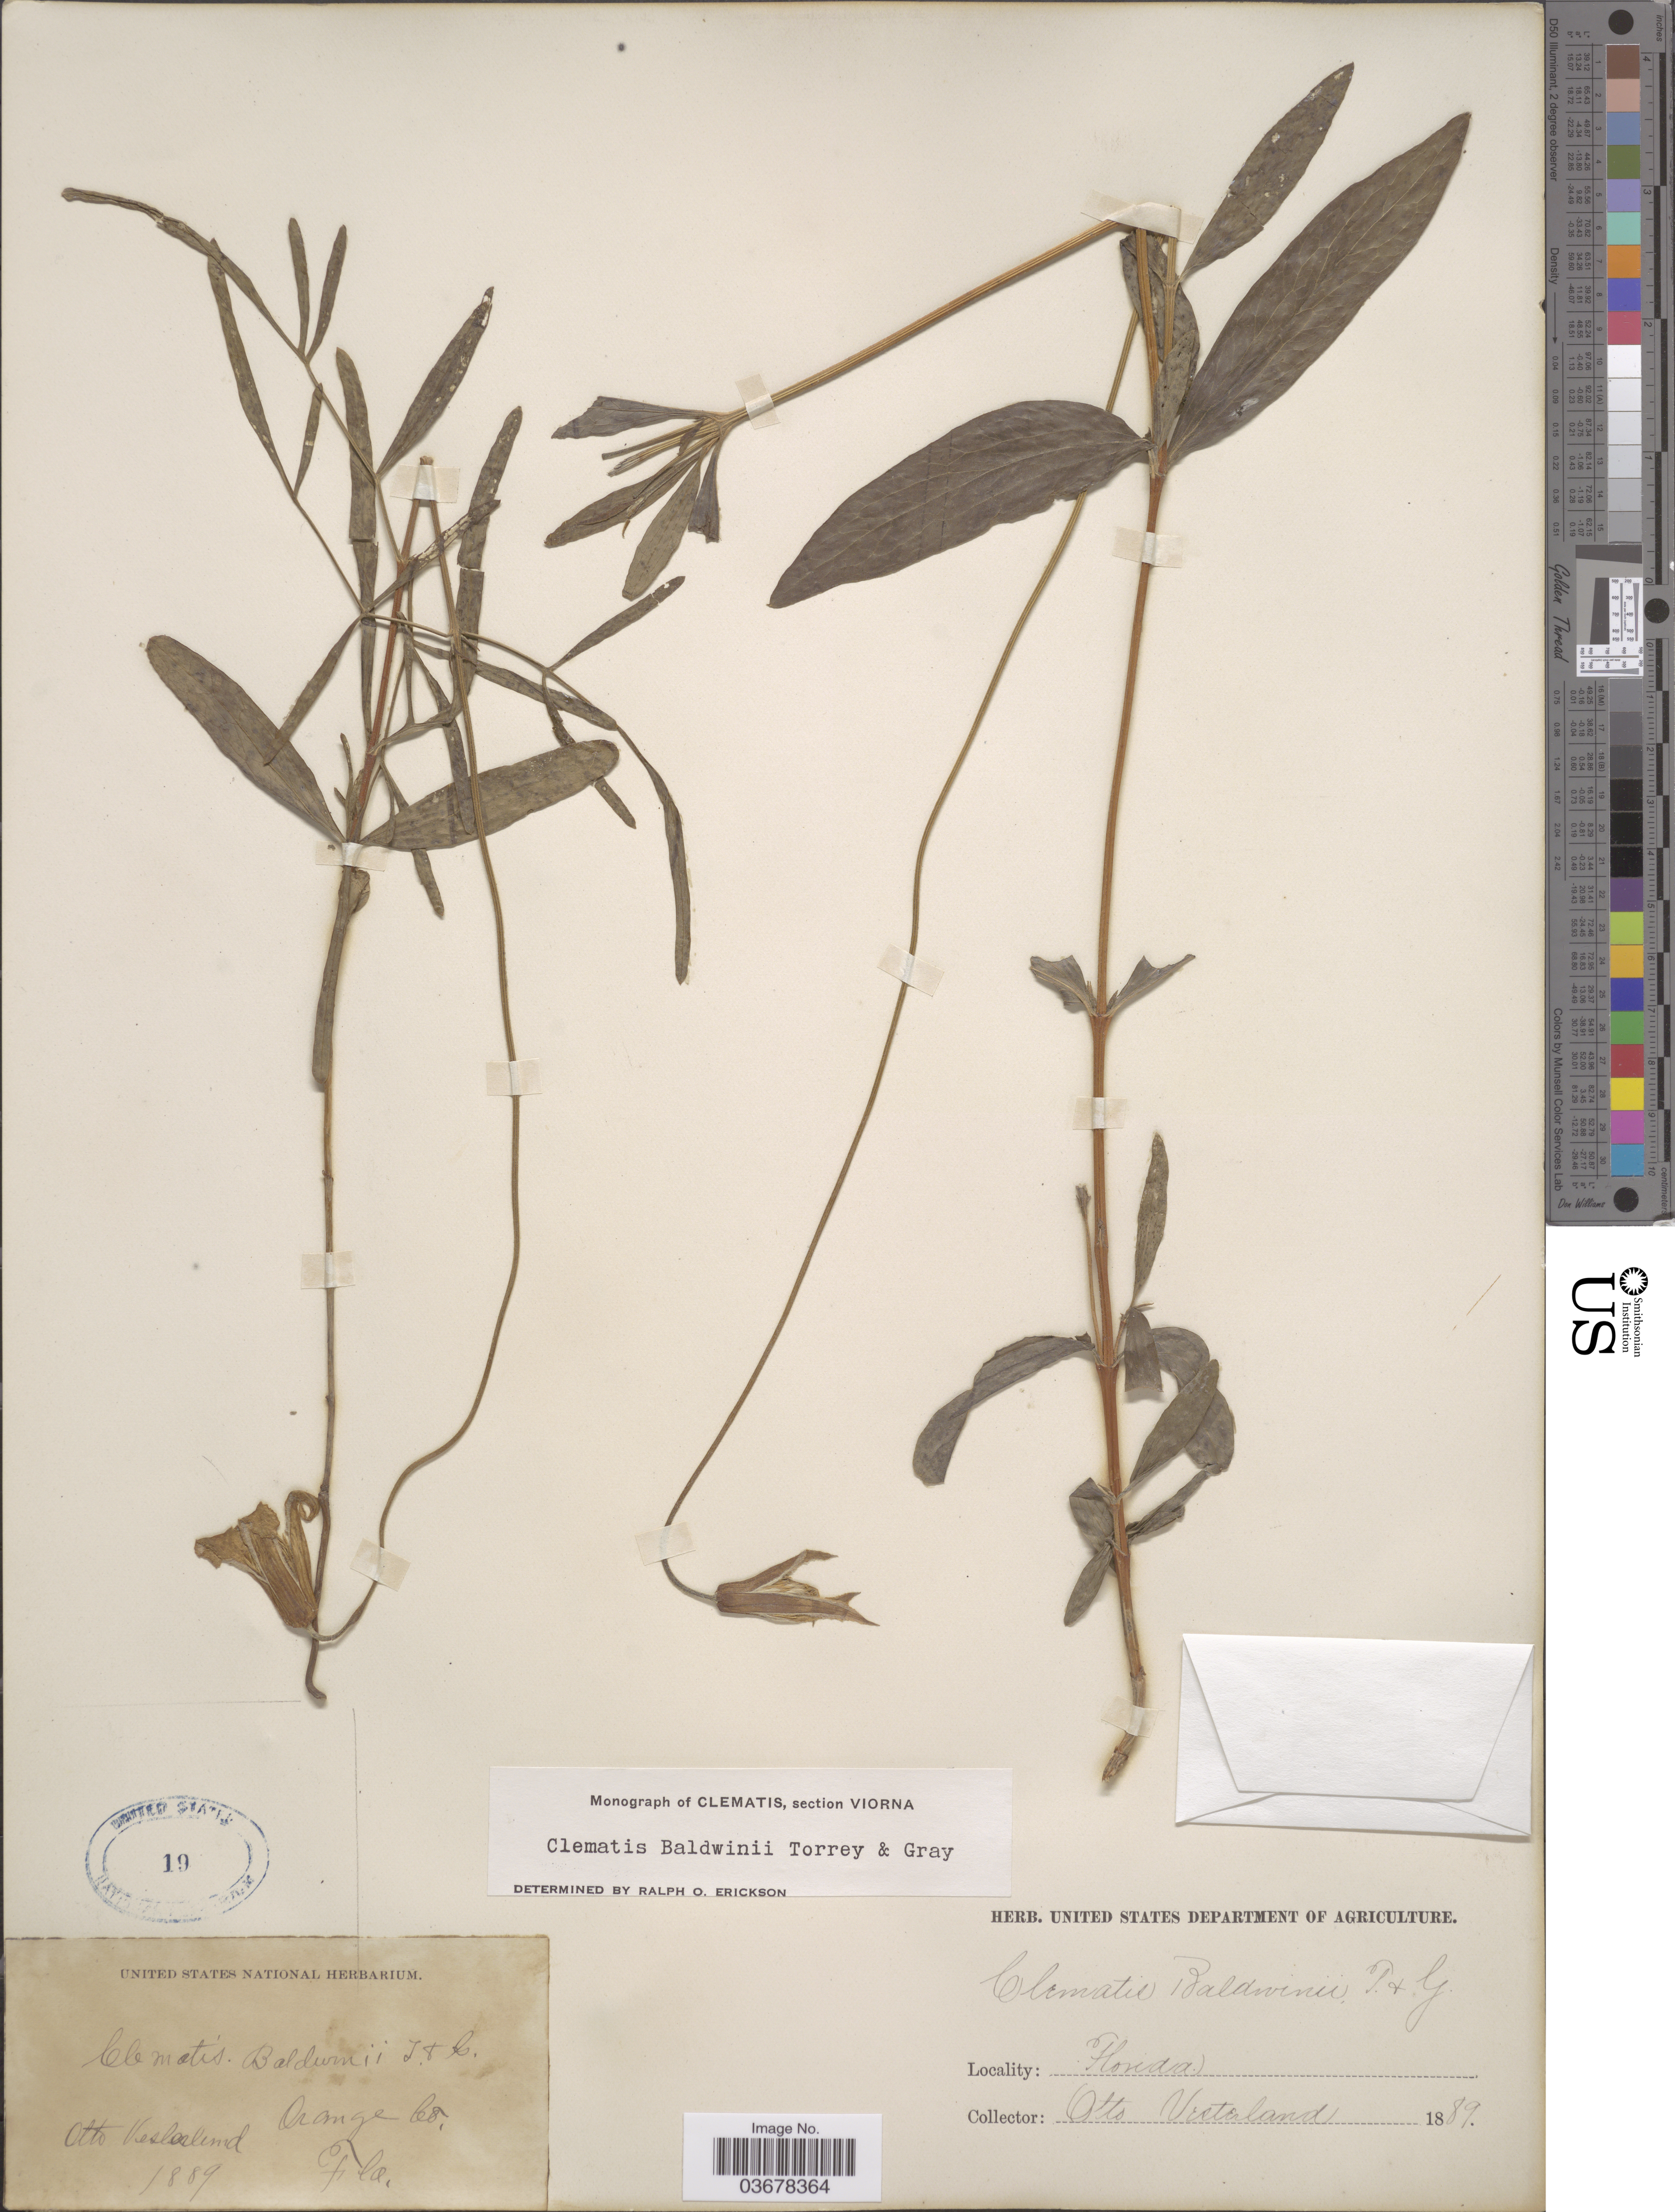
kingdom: Plantae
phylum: Tracheophyta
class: Magnoliopsida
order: Ranunculales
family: Ranunculaceae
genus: Clematis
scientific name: Clematis viorna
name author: L.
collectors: O. Vesterlund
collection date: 1889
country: United States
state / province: Florida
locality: Orange Co.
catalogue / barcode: US 19